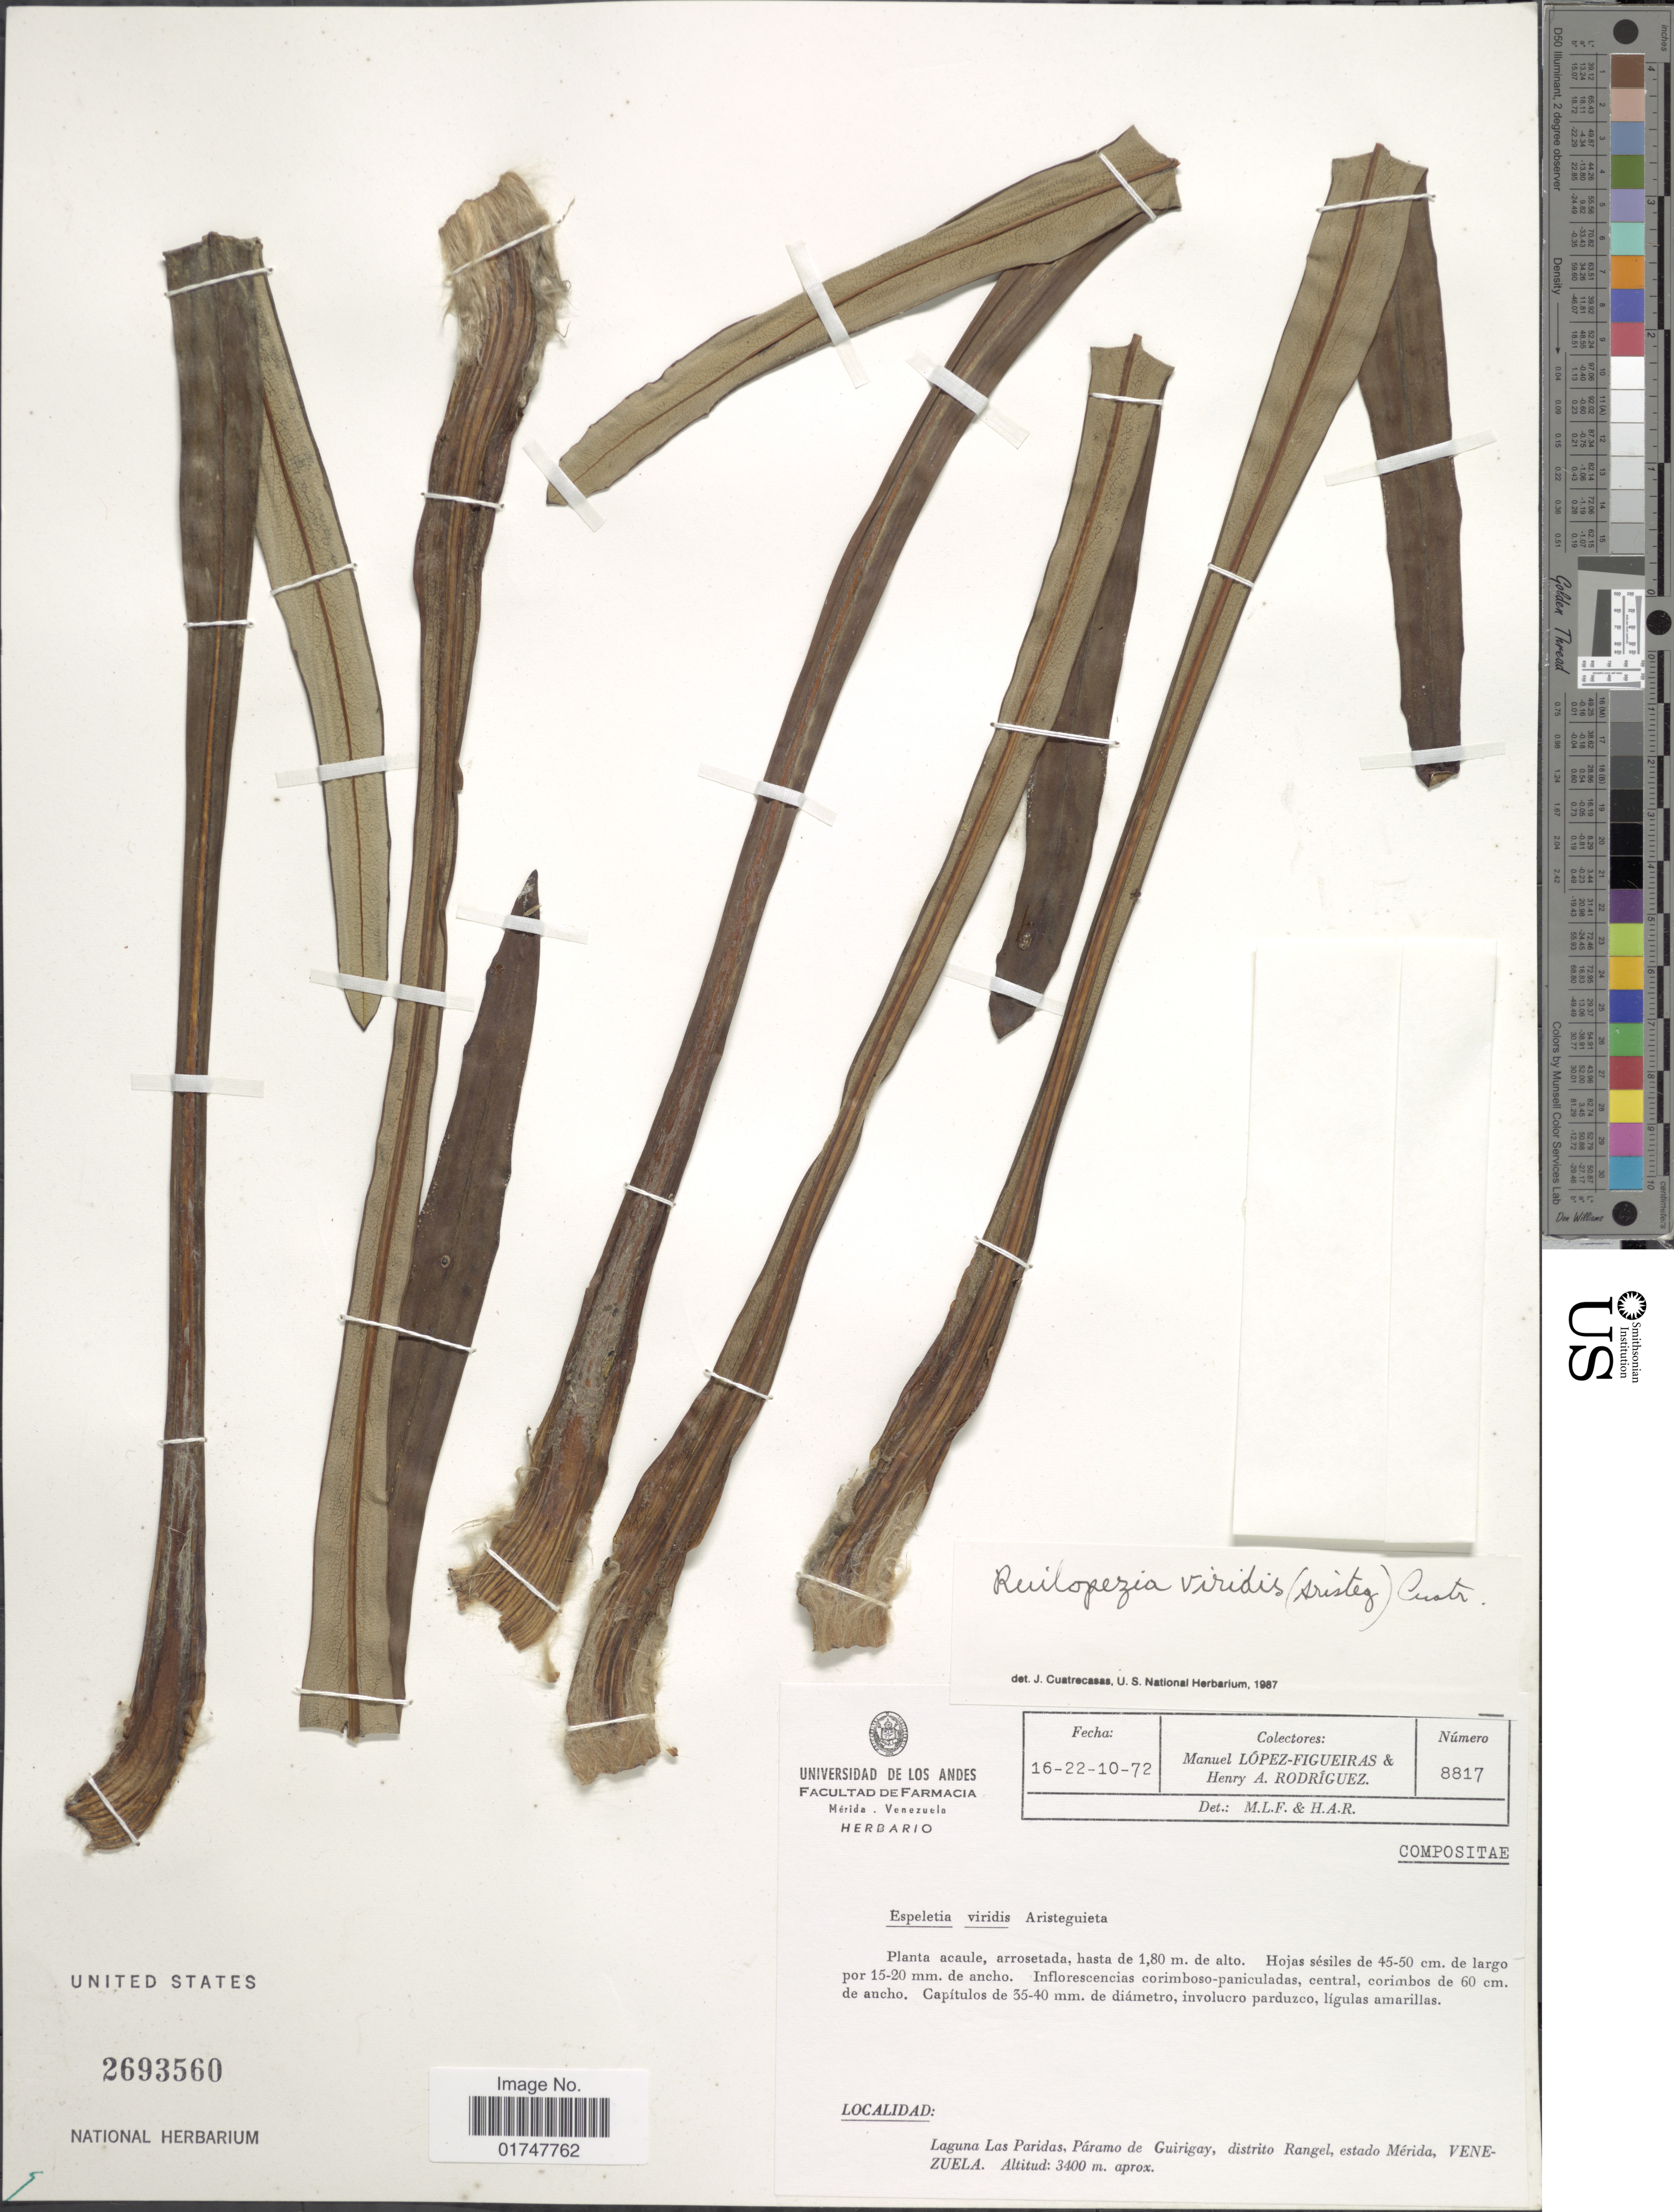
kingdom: Plantae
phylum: Tracheophyta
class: Magnoliopsida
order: Asterales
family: Asteraceae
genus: Ruilopezia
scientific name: Ruilopezia viridis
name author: (Aristeg.) Cuatrec.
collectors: H. van der Werff & F. J. Ortega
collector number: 6085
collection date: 1984-11-22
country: Venezuela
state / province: Trujillo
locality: Paramo de Guaramacal, near Boconó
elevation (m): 2600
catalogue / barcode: US 3036788